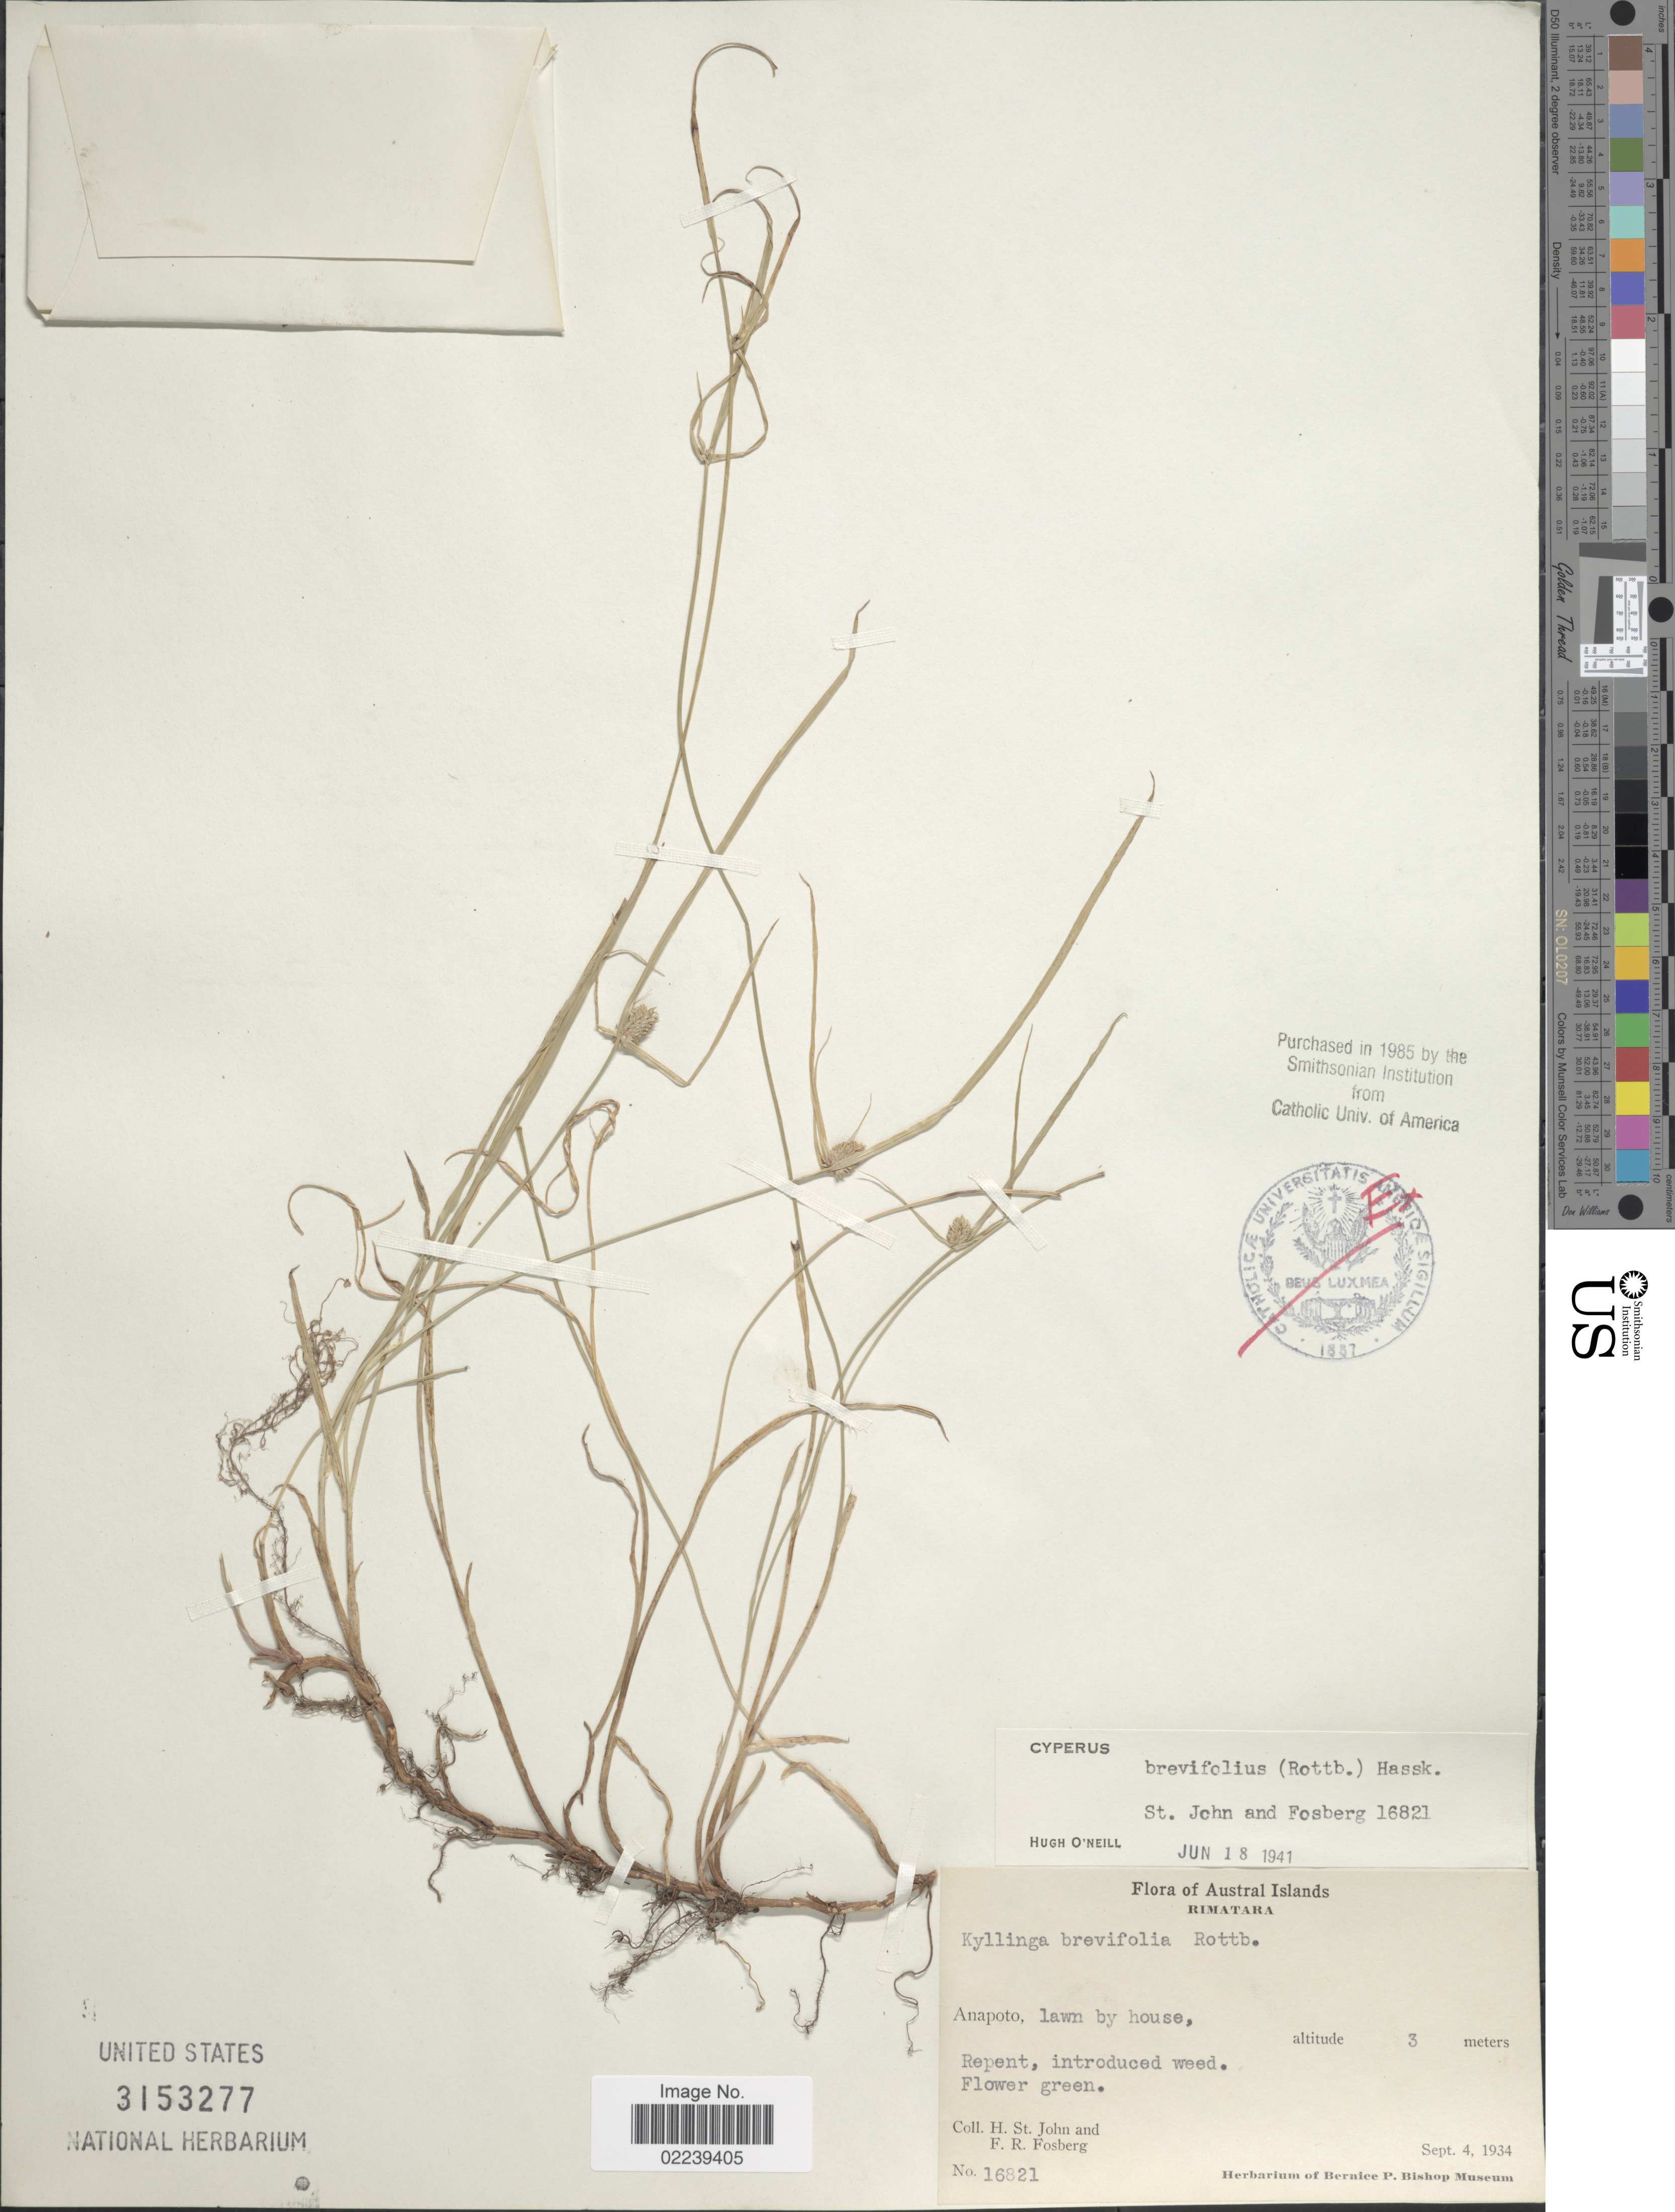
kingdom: Plantae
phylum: Tracheophyta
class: Liliopsida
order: Poales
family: Cyperaceae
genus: Cyperus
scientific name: Cyperus brevifolius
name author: (Rottb.) Hassk.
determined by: Strong, M. T., (US), Smithsonian Institution - National Museum of Natural History (UNITED STATES)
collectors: H. St. John & F. R. Fosberg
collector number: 16821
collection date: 1934-09-04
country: French Polynesia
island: Rimatara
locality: Austral Islands, Rimatara, Anapoto, lawn by house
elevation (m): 3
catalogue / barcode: US 3153277